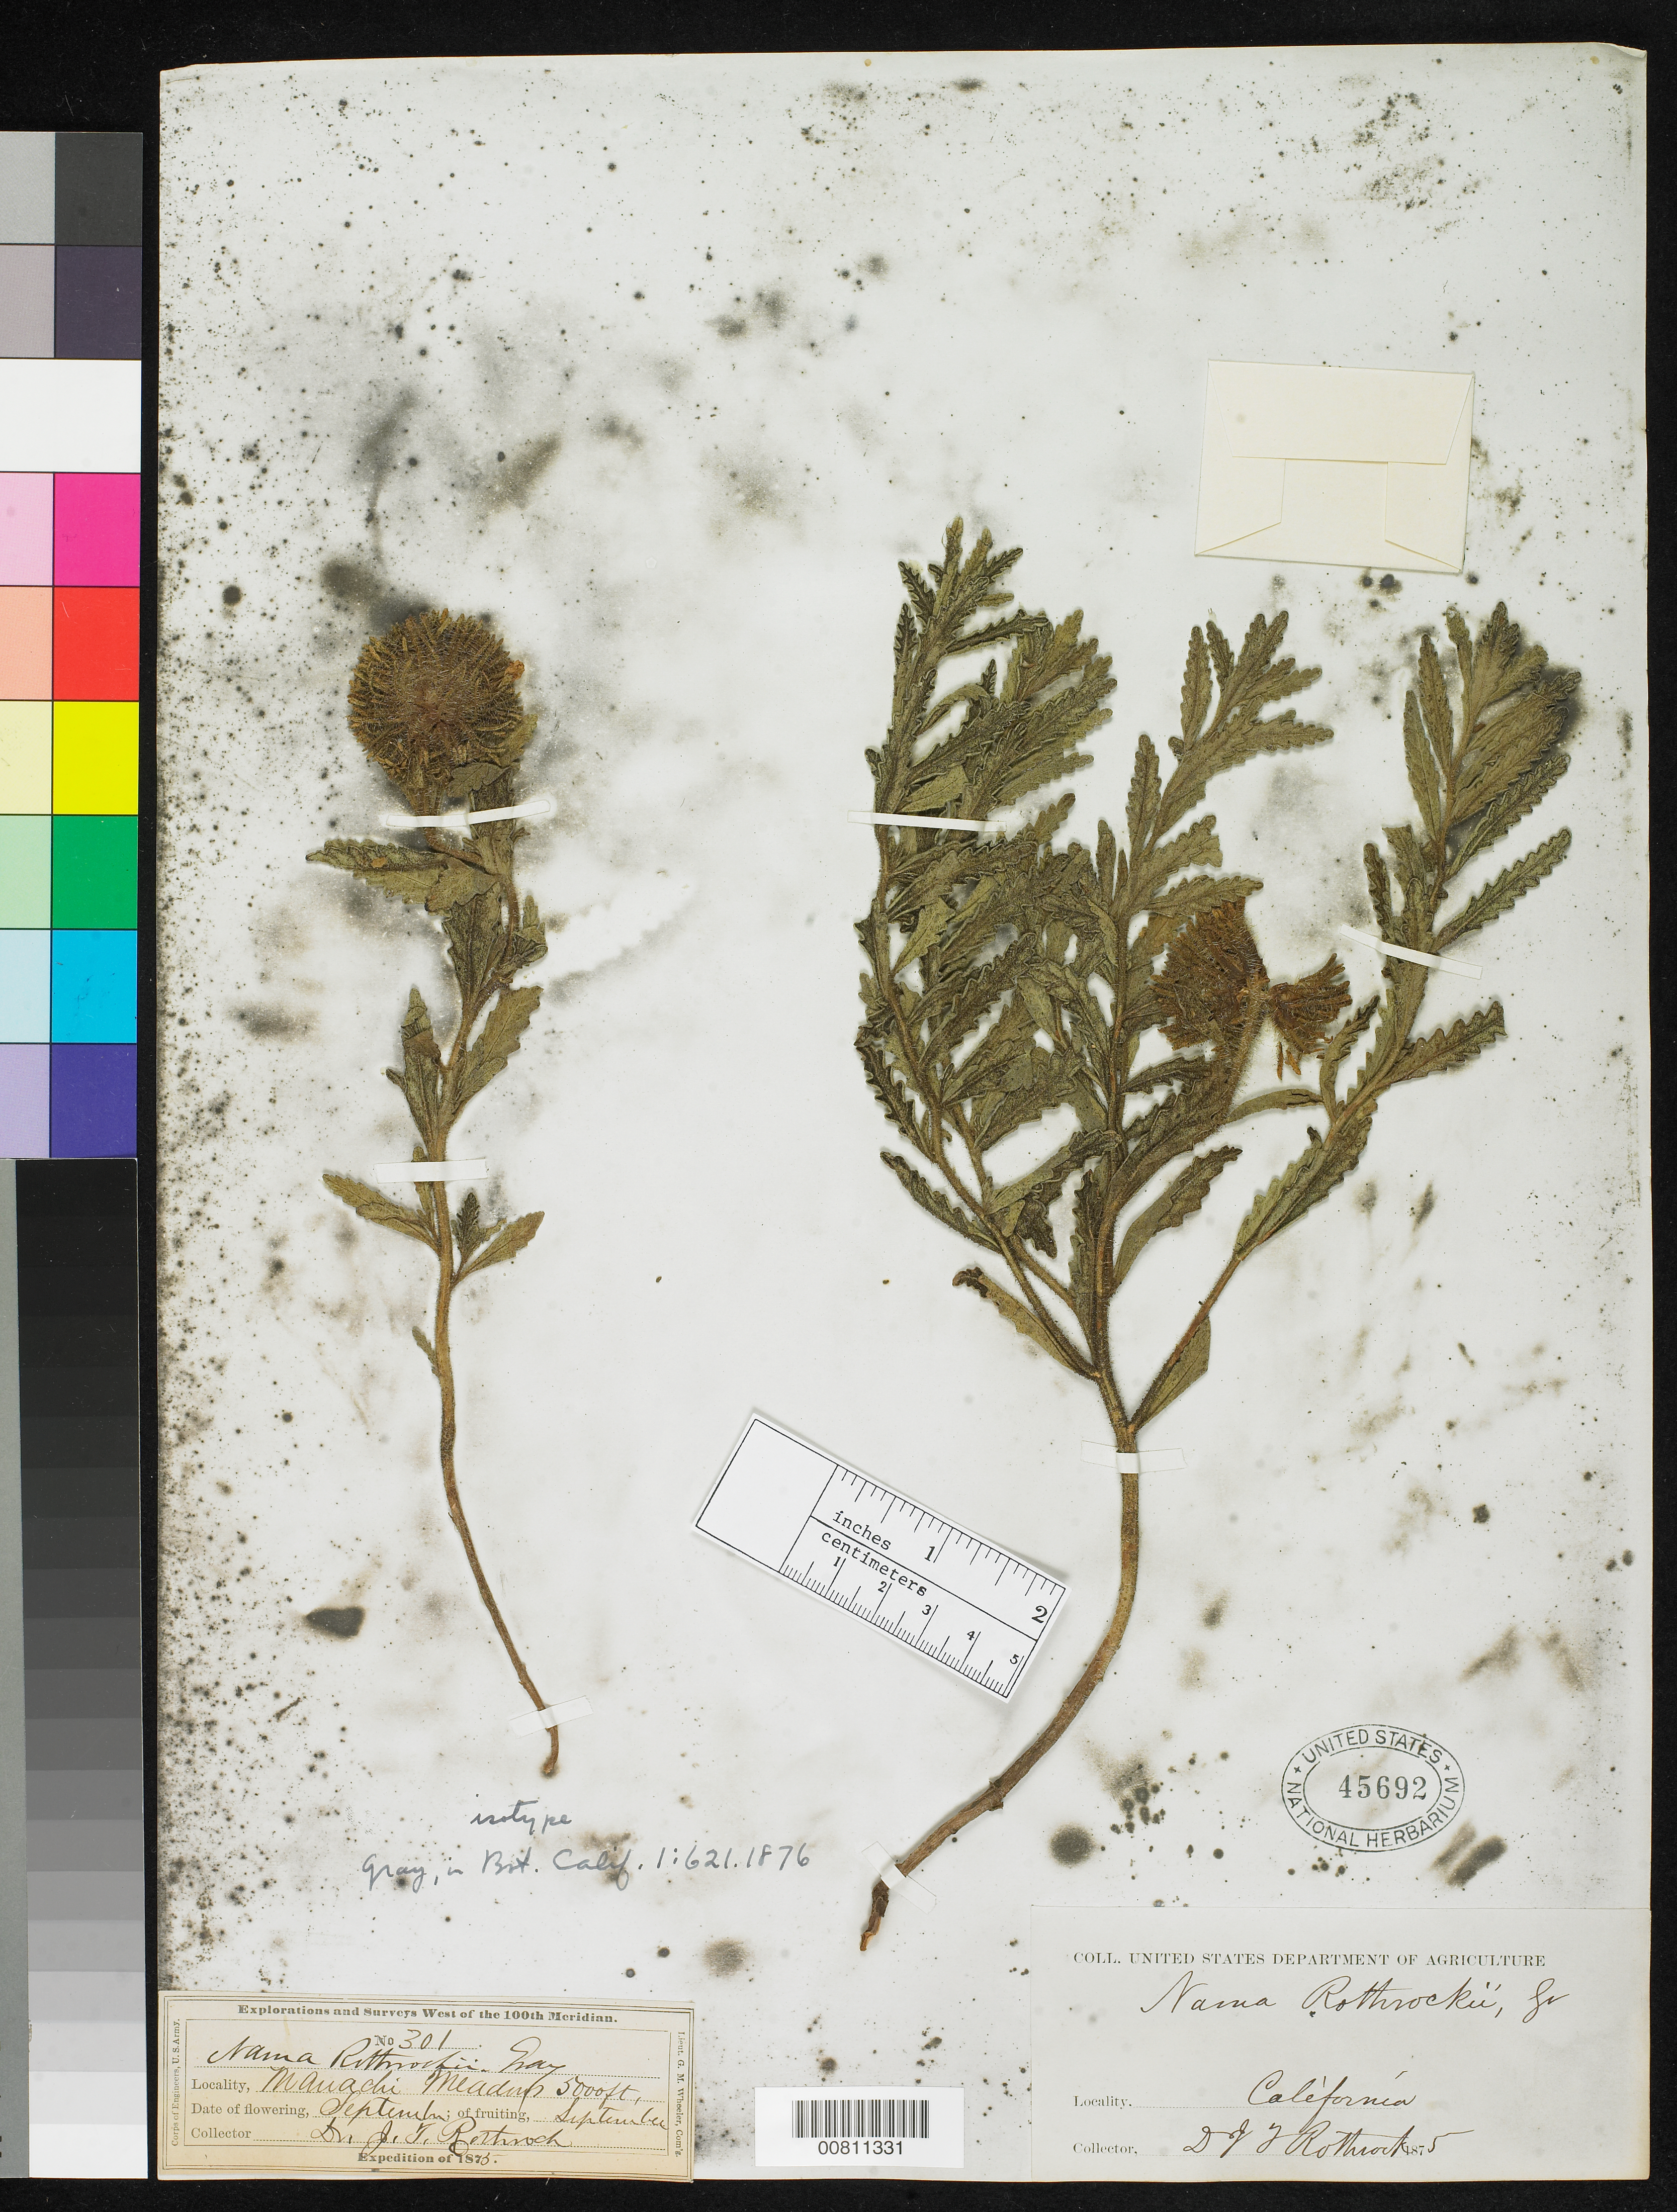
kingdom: Plantae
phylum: Tracheophyta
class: Magnoliopsida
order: Boraginales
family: Namaceae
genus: Nama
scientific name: Nama rothrockii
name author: A. Gray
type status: Isotype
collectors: J. T. Rothrock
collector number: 301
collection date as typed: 1875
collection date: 1875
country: United States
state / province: California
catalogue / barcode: US 45692